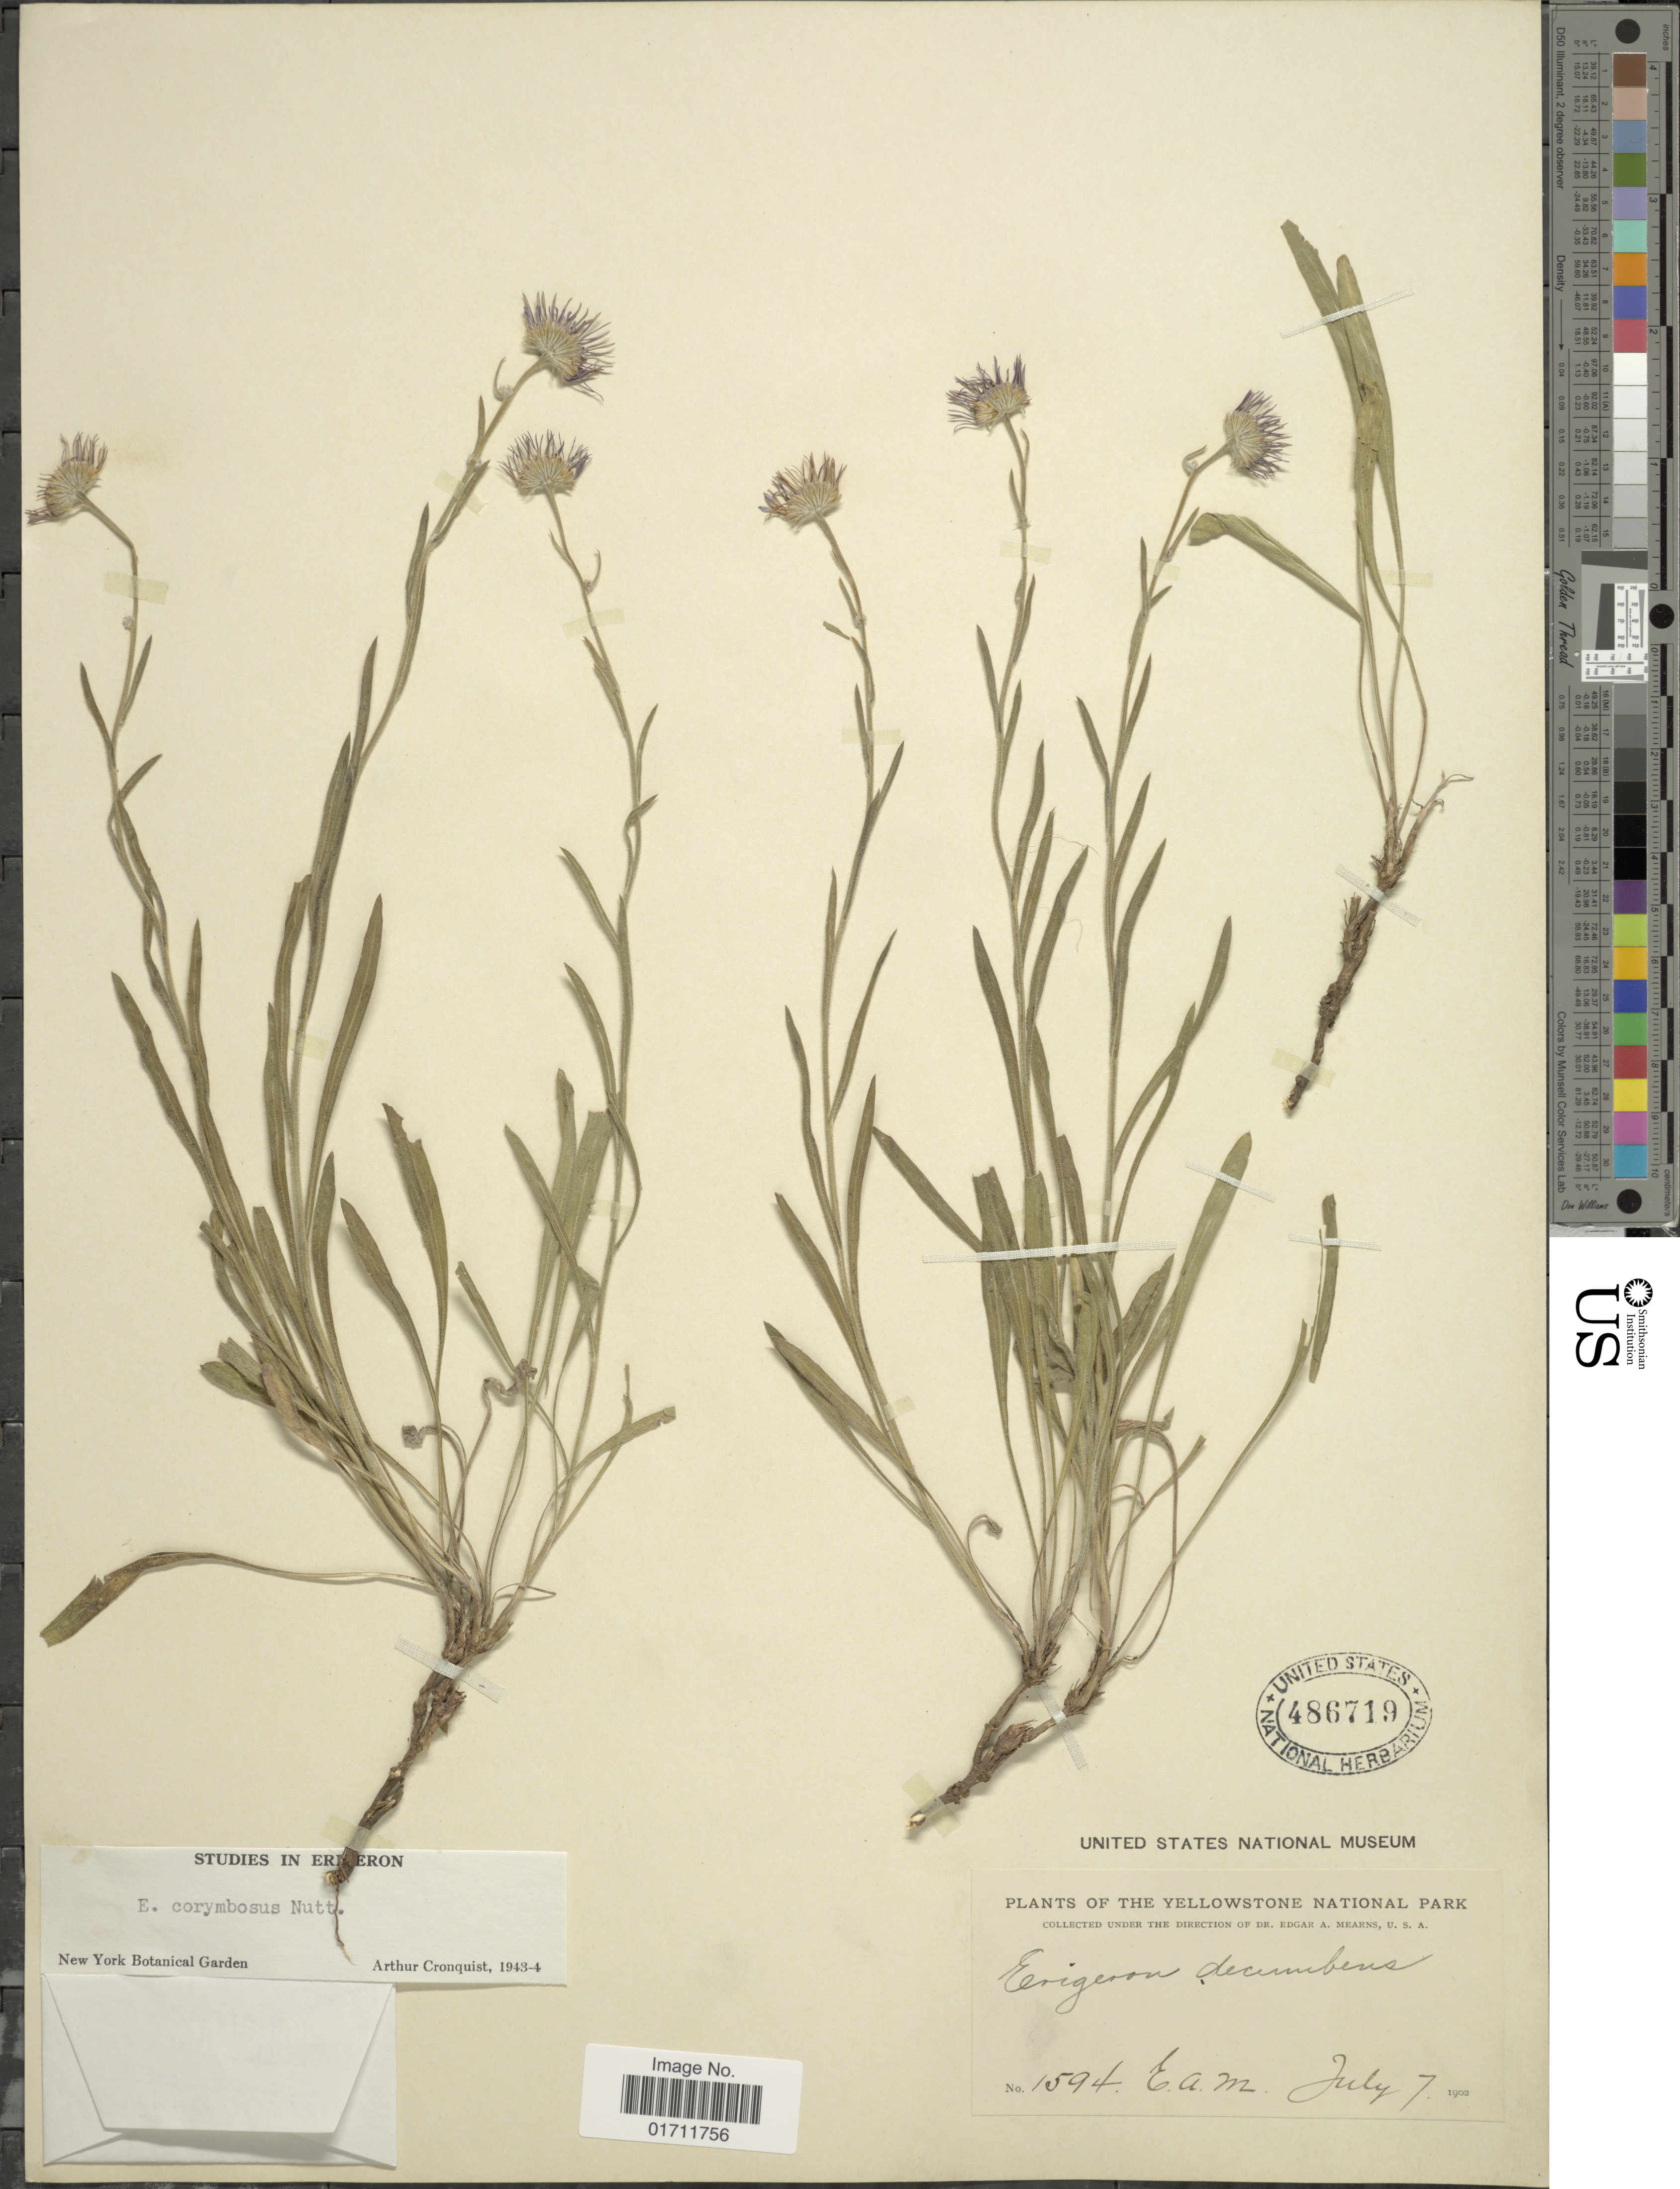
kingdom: Plantae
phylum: Tracheophyta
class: Magnoliopsida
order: Asterales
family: Asteraceae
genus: Erigeron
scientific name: Erigeron corymbosus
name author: Nutt.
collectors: E. A. Mearns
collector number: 1594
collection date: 1902-07-07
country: United States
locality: The Yellowstone National Park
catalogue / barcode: US 486719